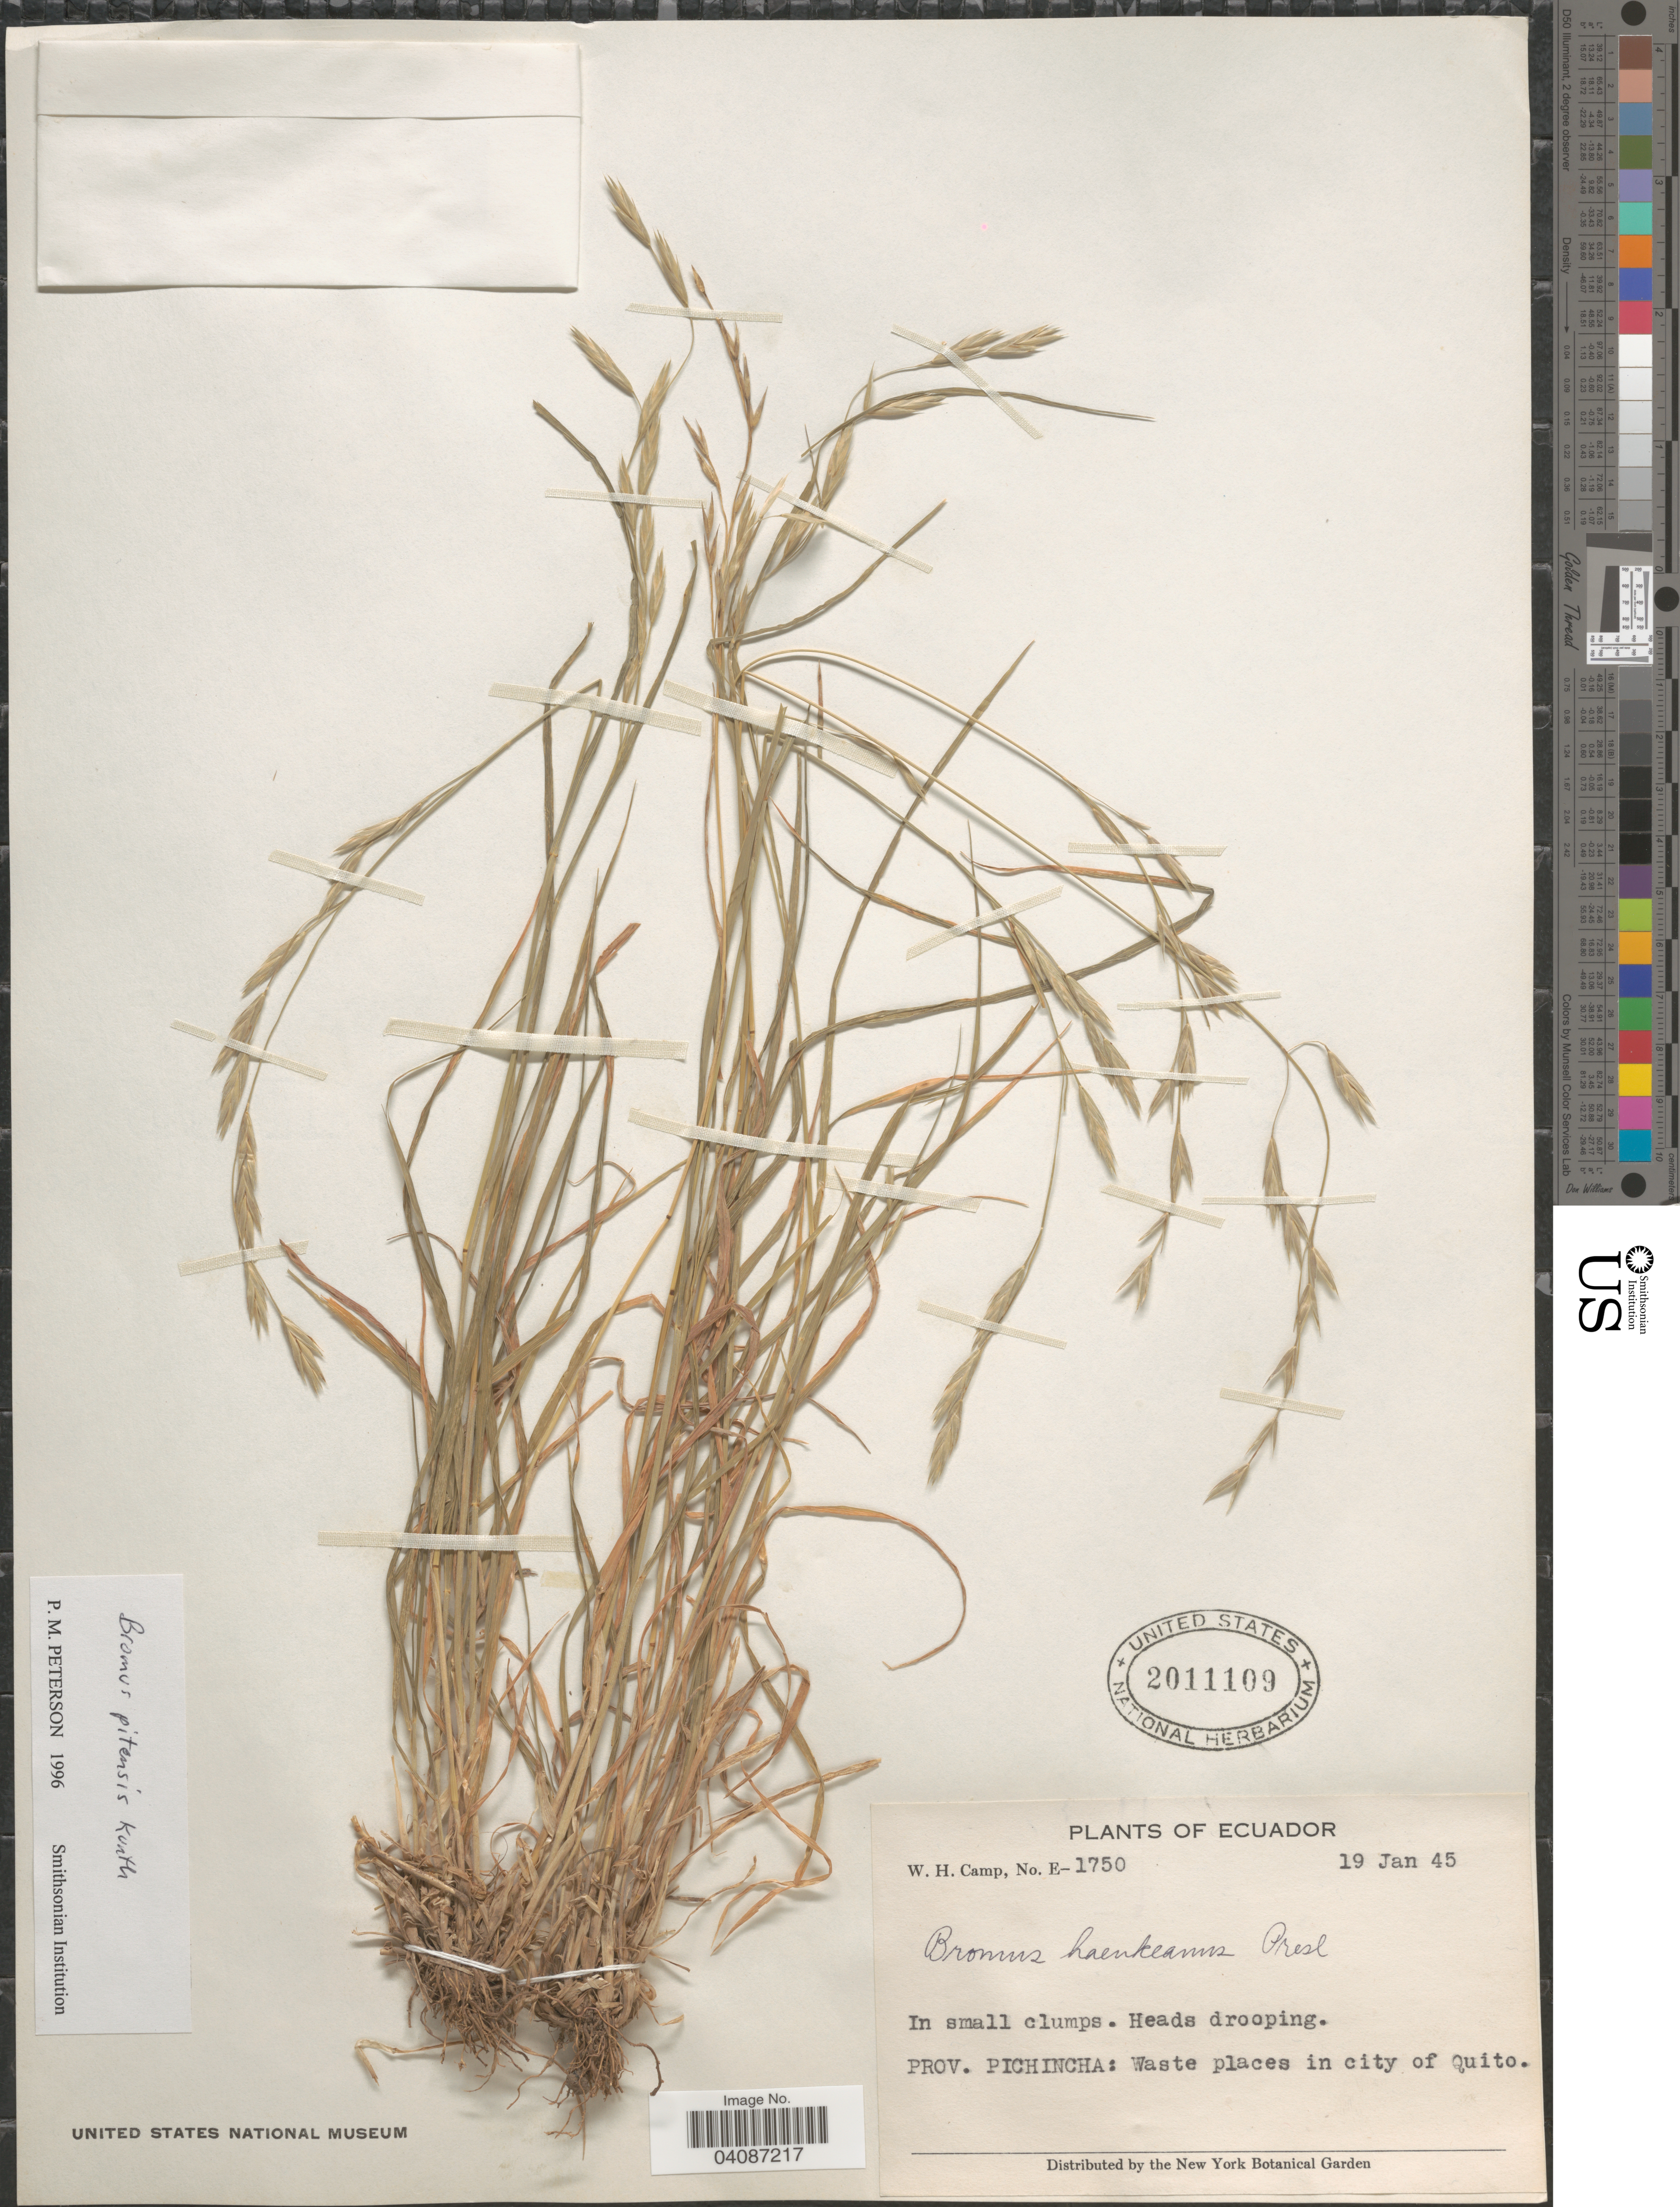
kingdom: Plantae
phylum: Tracheophyta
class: Liliopsida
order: Poales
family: Poaceae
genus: Bromus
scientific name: Bromus pitensis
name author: Kunth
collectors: W. H. Camp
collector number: E-1750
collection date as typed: Transcribed d/m/y: 19/1/45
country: Ecuador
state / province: Pichincha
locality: Waste places in city of Quito.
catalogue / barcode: US 2011109